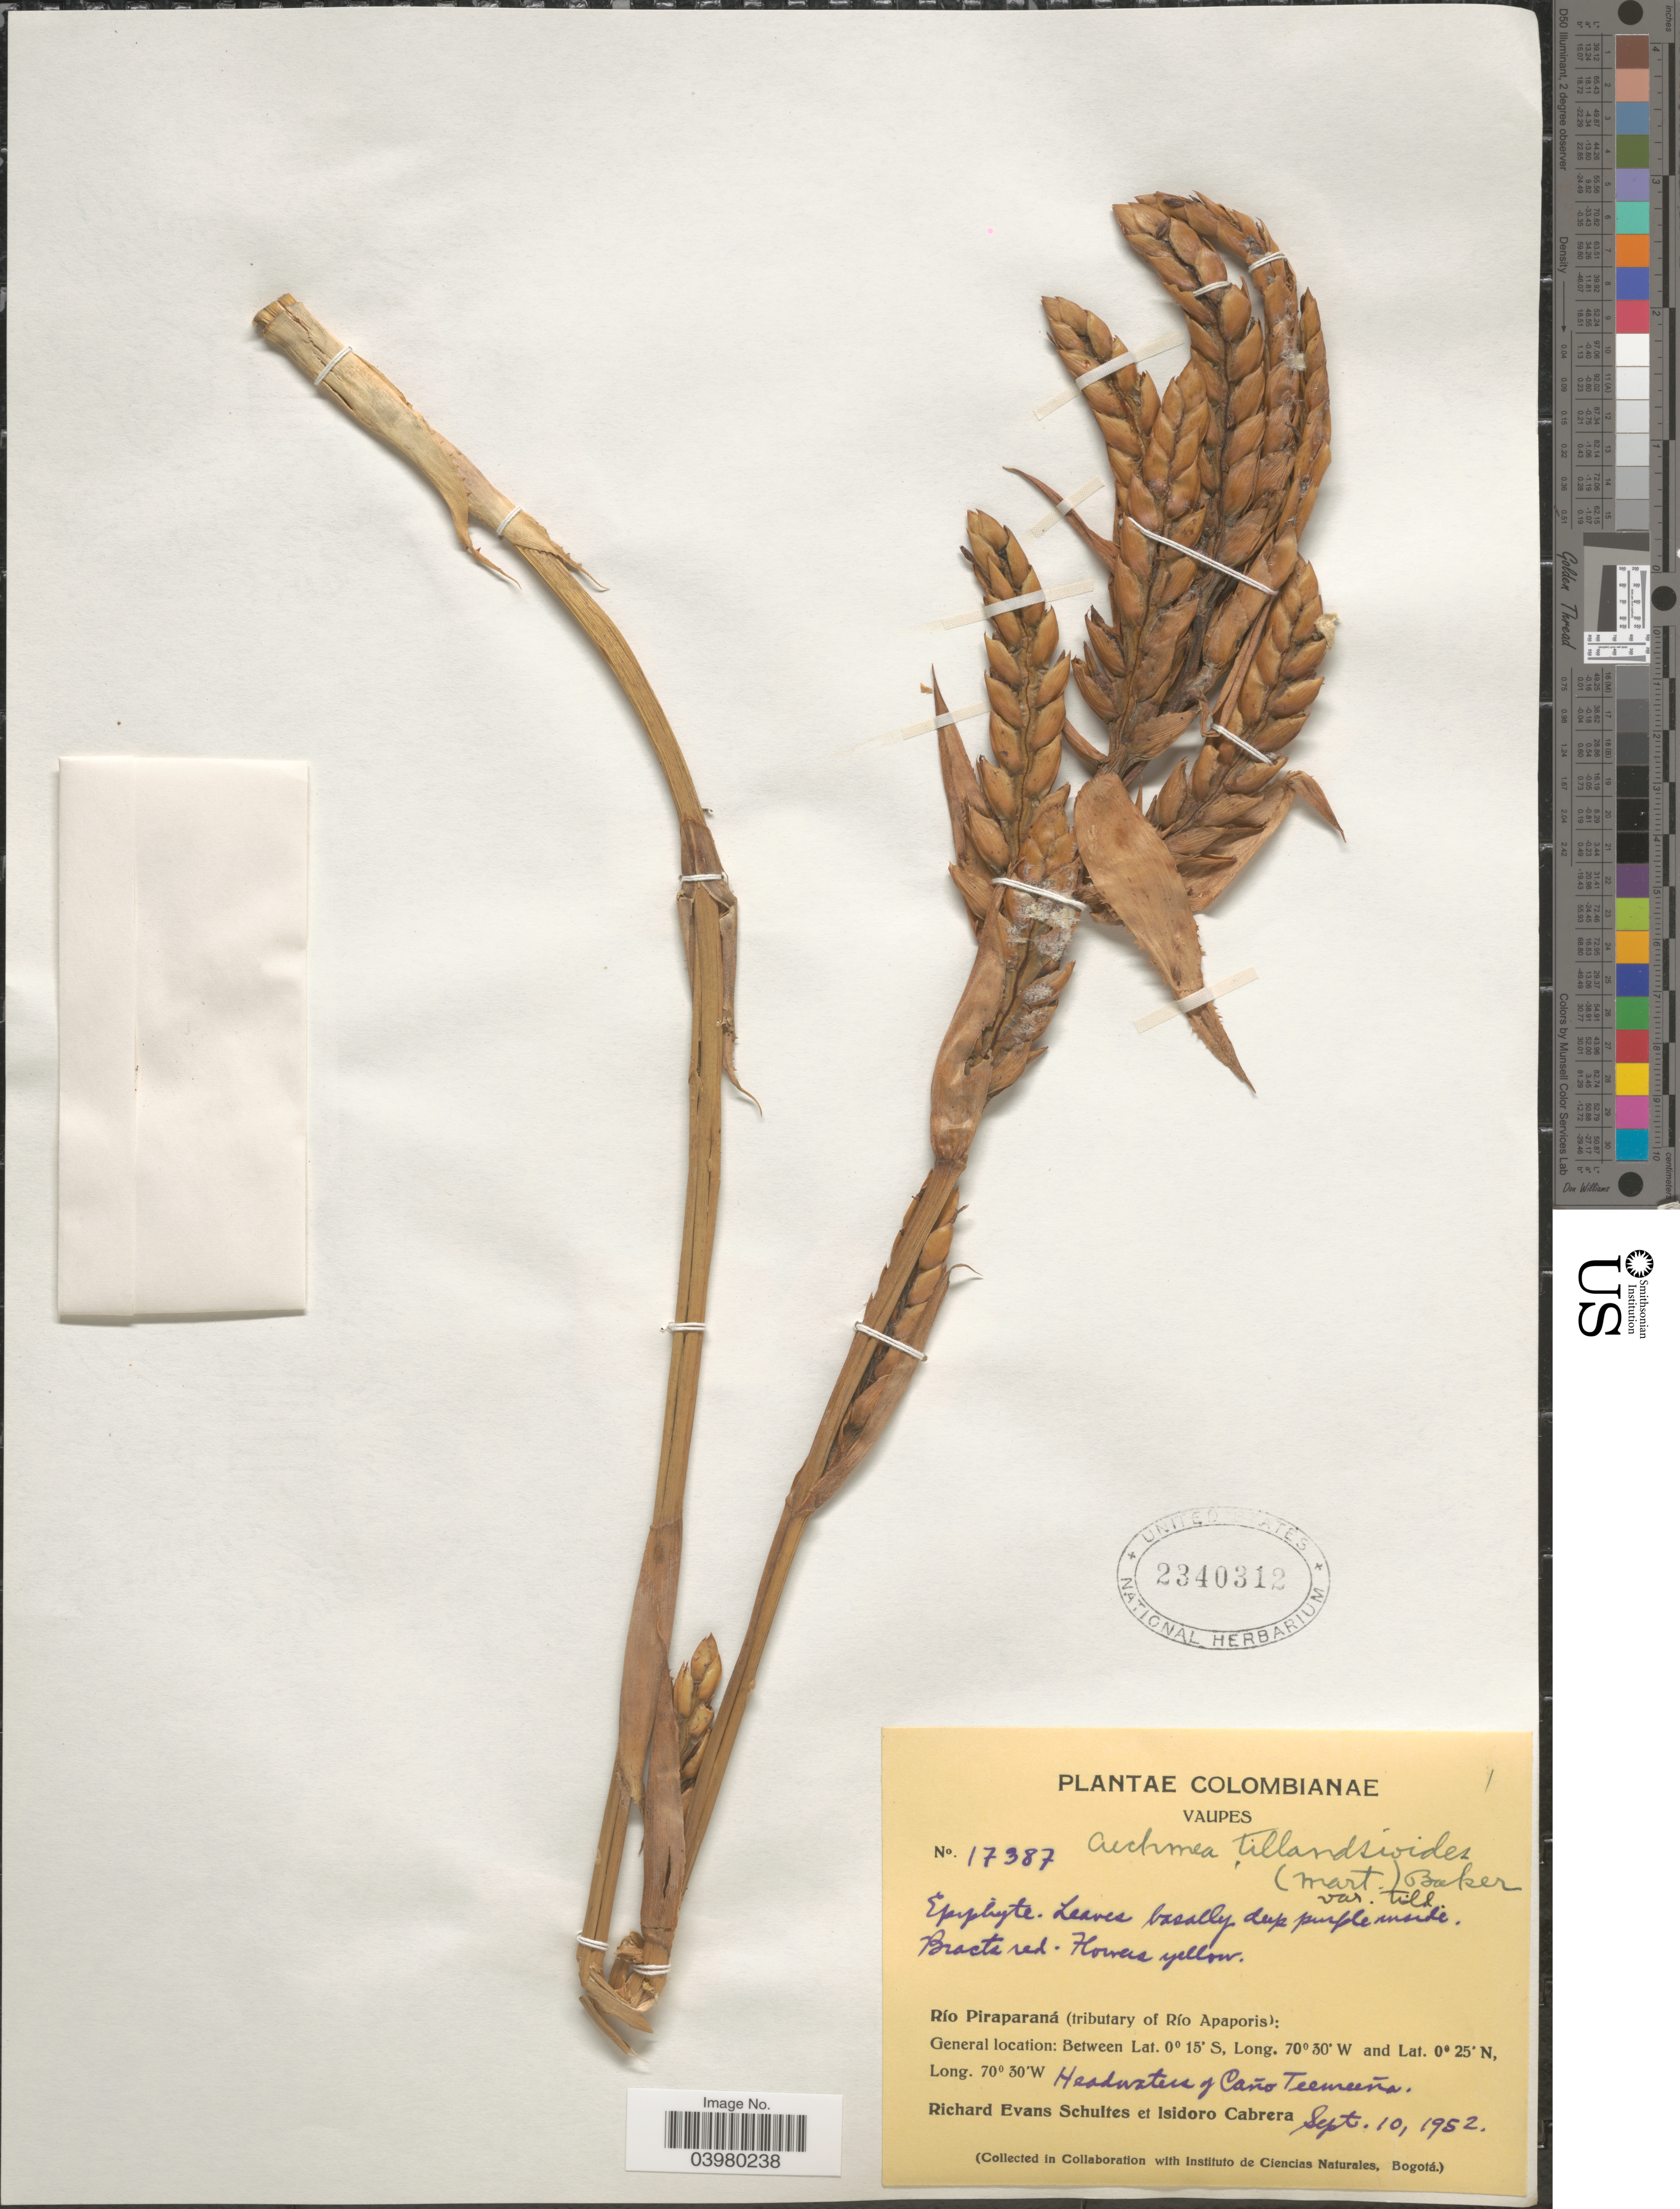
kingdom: Plantae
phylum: Tracheophyta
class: Liliopsida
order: Poales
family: Bromeliaceae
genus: Aechmea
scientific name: Aechmea tillandsioides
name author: (Mart. ex Schult. & Schult. f.) Baker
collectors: R. E. Schultes & I. Cabrera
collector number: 17387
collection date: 1952-09-10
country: Colombia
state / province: Vaupés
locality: Río Piraparaná (tributary of Río Apaporis): Headwaters of Caño Teemeeña.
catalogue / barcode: US 2340312